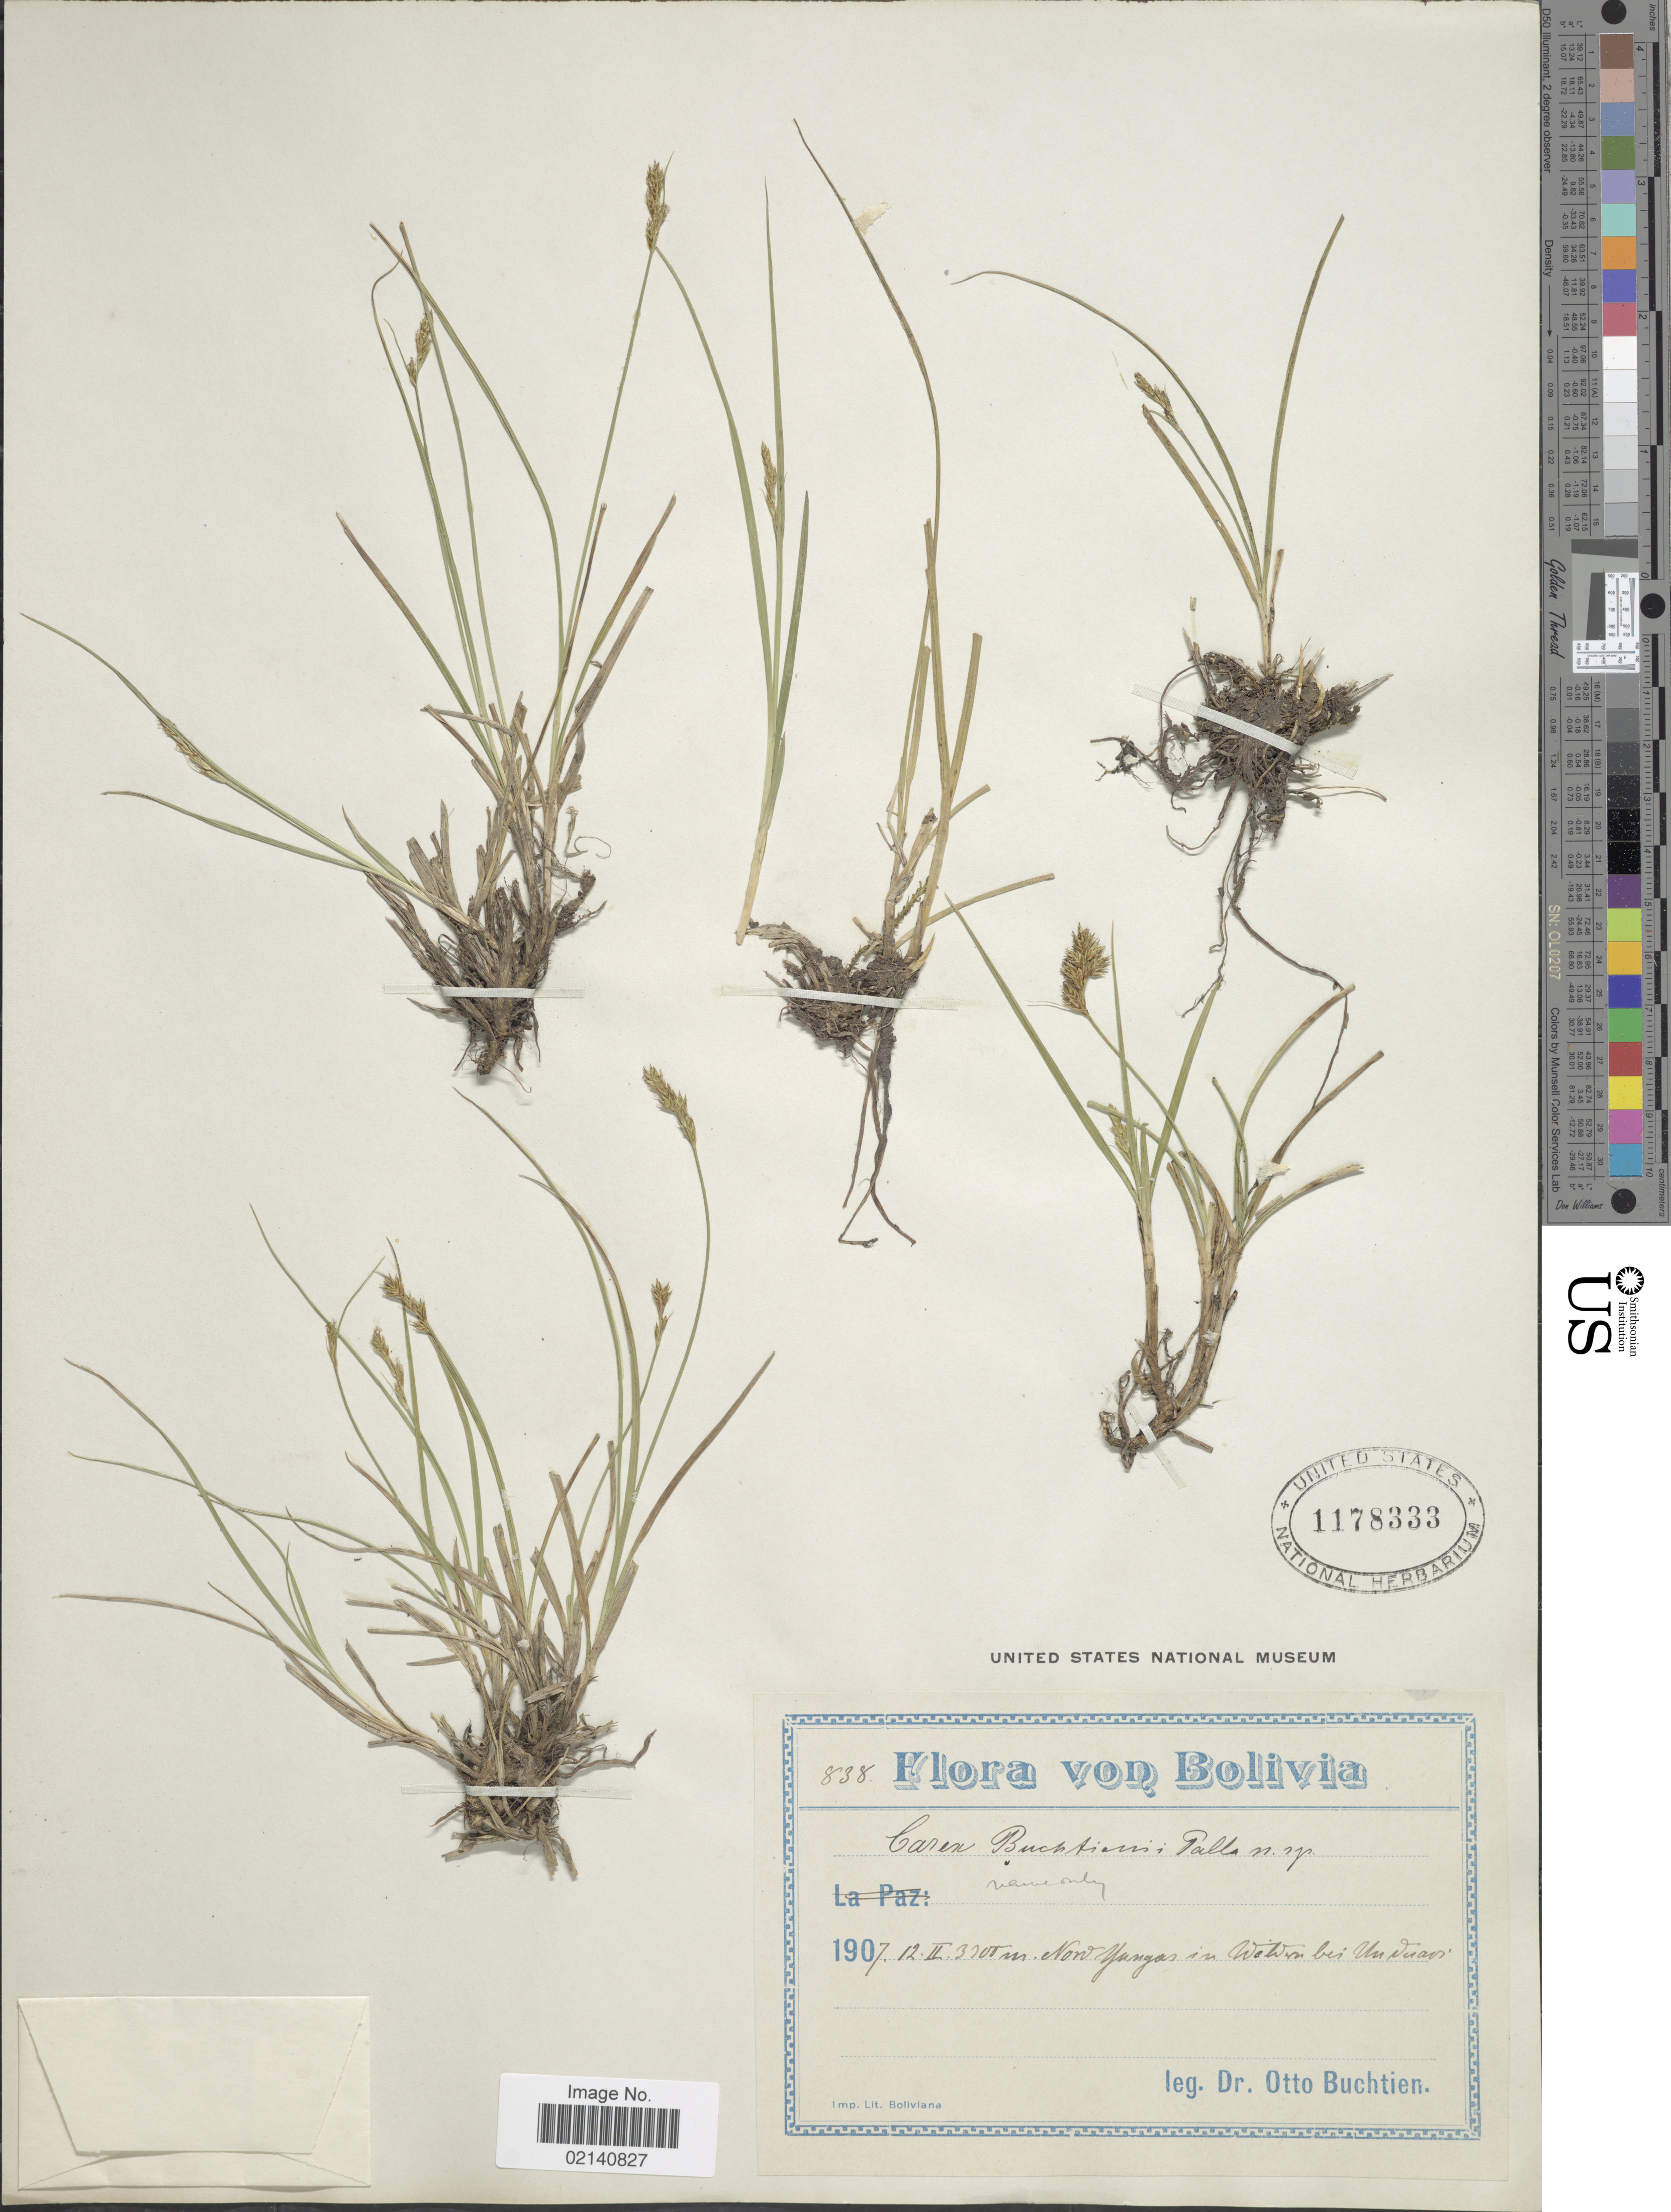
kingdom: Plantae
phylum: Tracheophyta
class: Liliopsida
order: Poales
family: Cyperaceae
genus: Carex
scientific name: Carex bonplandii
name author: Kunth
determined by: Strong, Mark T., (BOT), Smithsonian Institution - National Museum of Natural History (UNITED STATES)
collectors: O. Buchtien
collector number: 838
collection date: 1907-02-12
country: Bolivia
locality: Nord Yungas in Waldern bei Unduavi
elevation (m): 3300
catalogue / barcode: US 1178333